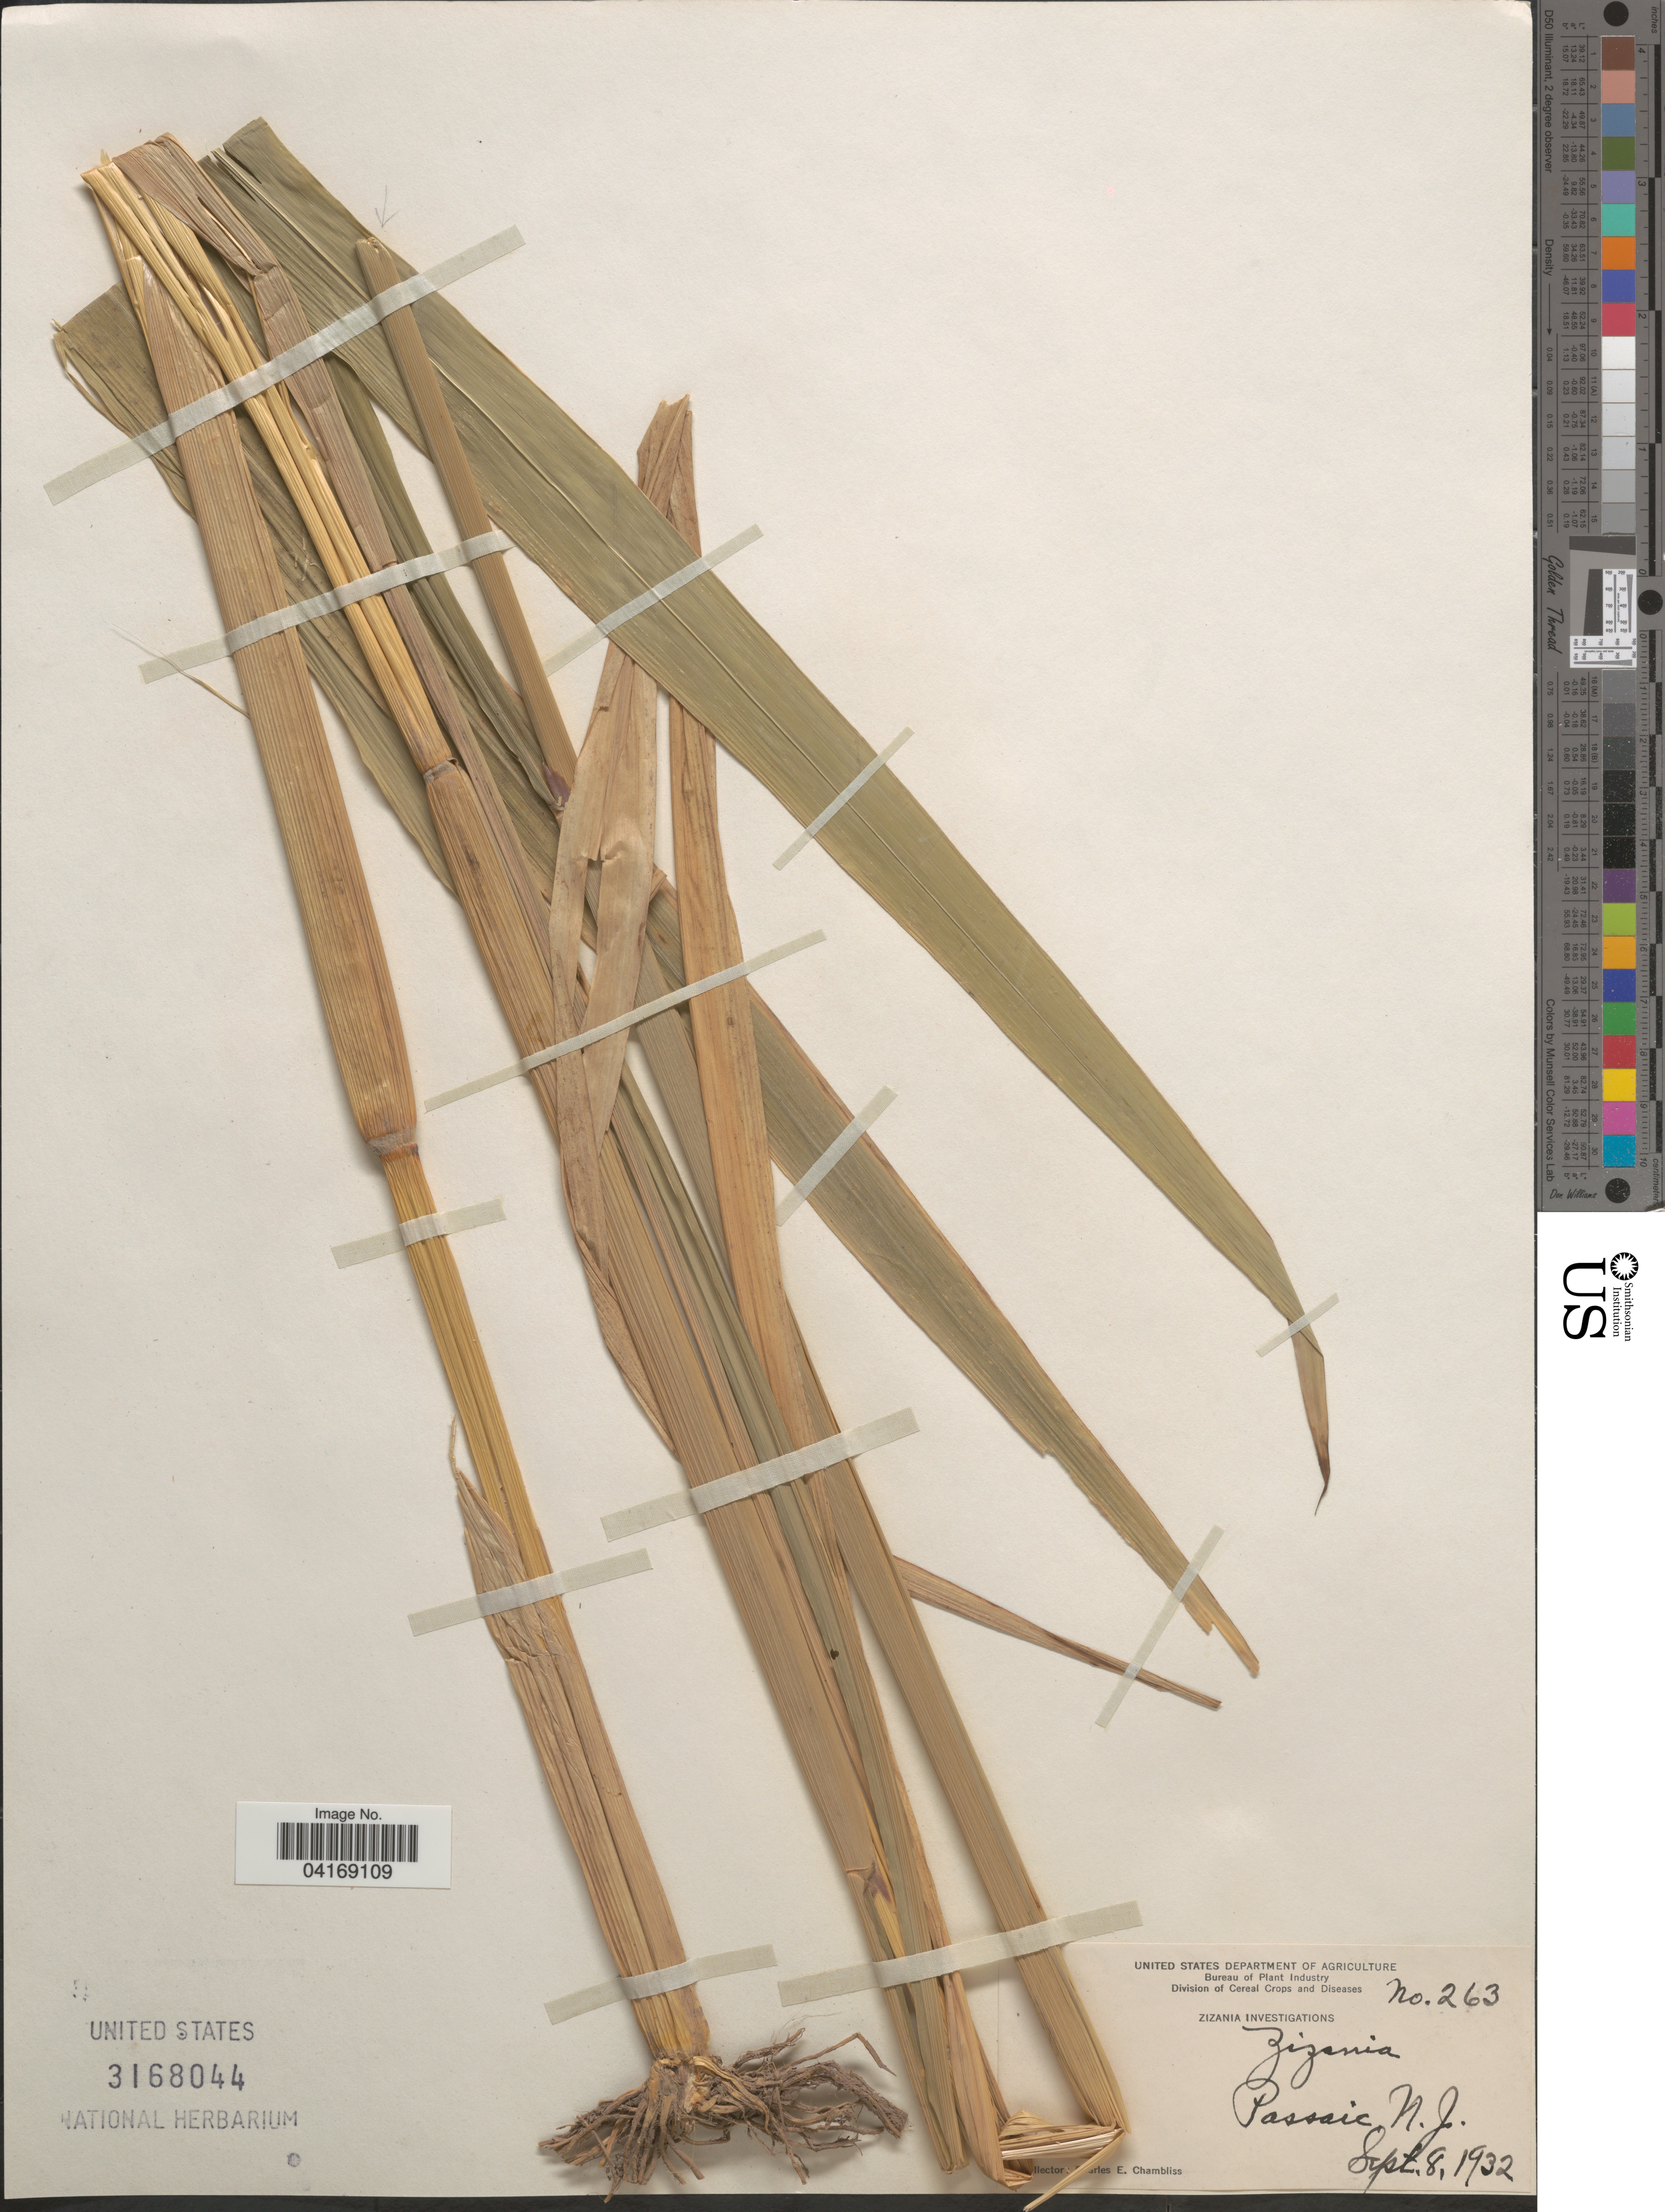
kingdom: Plantae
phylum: Tracheophyta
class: Liliopsida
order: Poales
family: Poaceae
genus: Zizania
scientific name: Zizania sp.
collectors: C. Chambliss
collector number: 263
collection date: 1932-09-08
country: United States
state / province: New Jersey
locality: Passaic.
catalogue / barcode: US 3168044